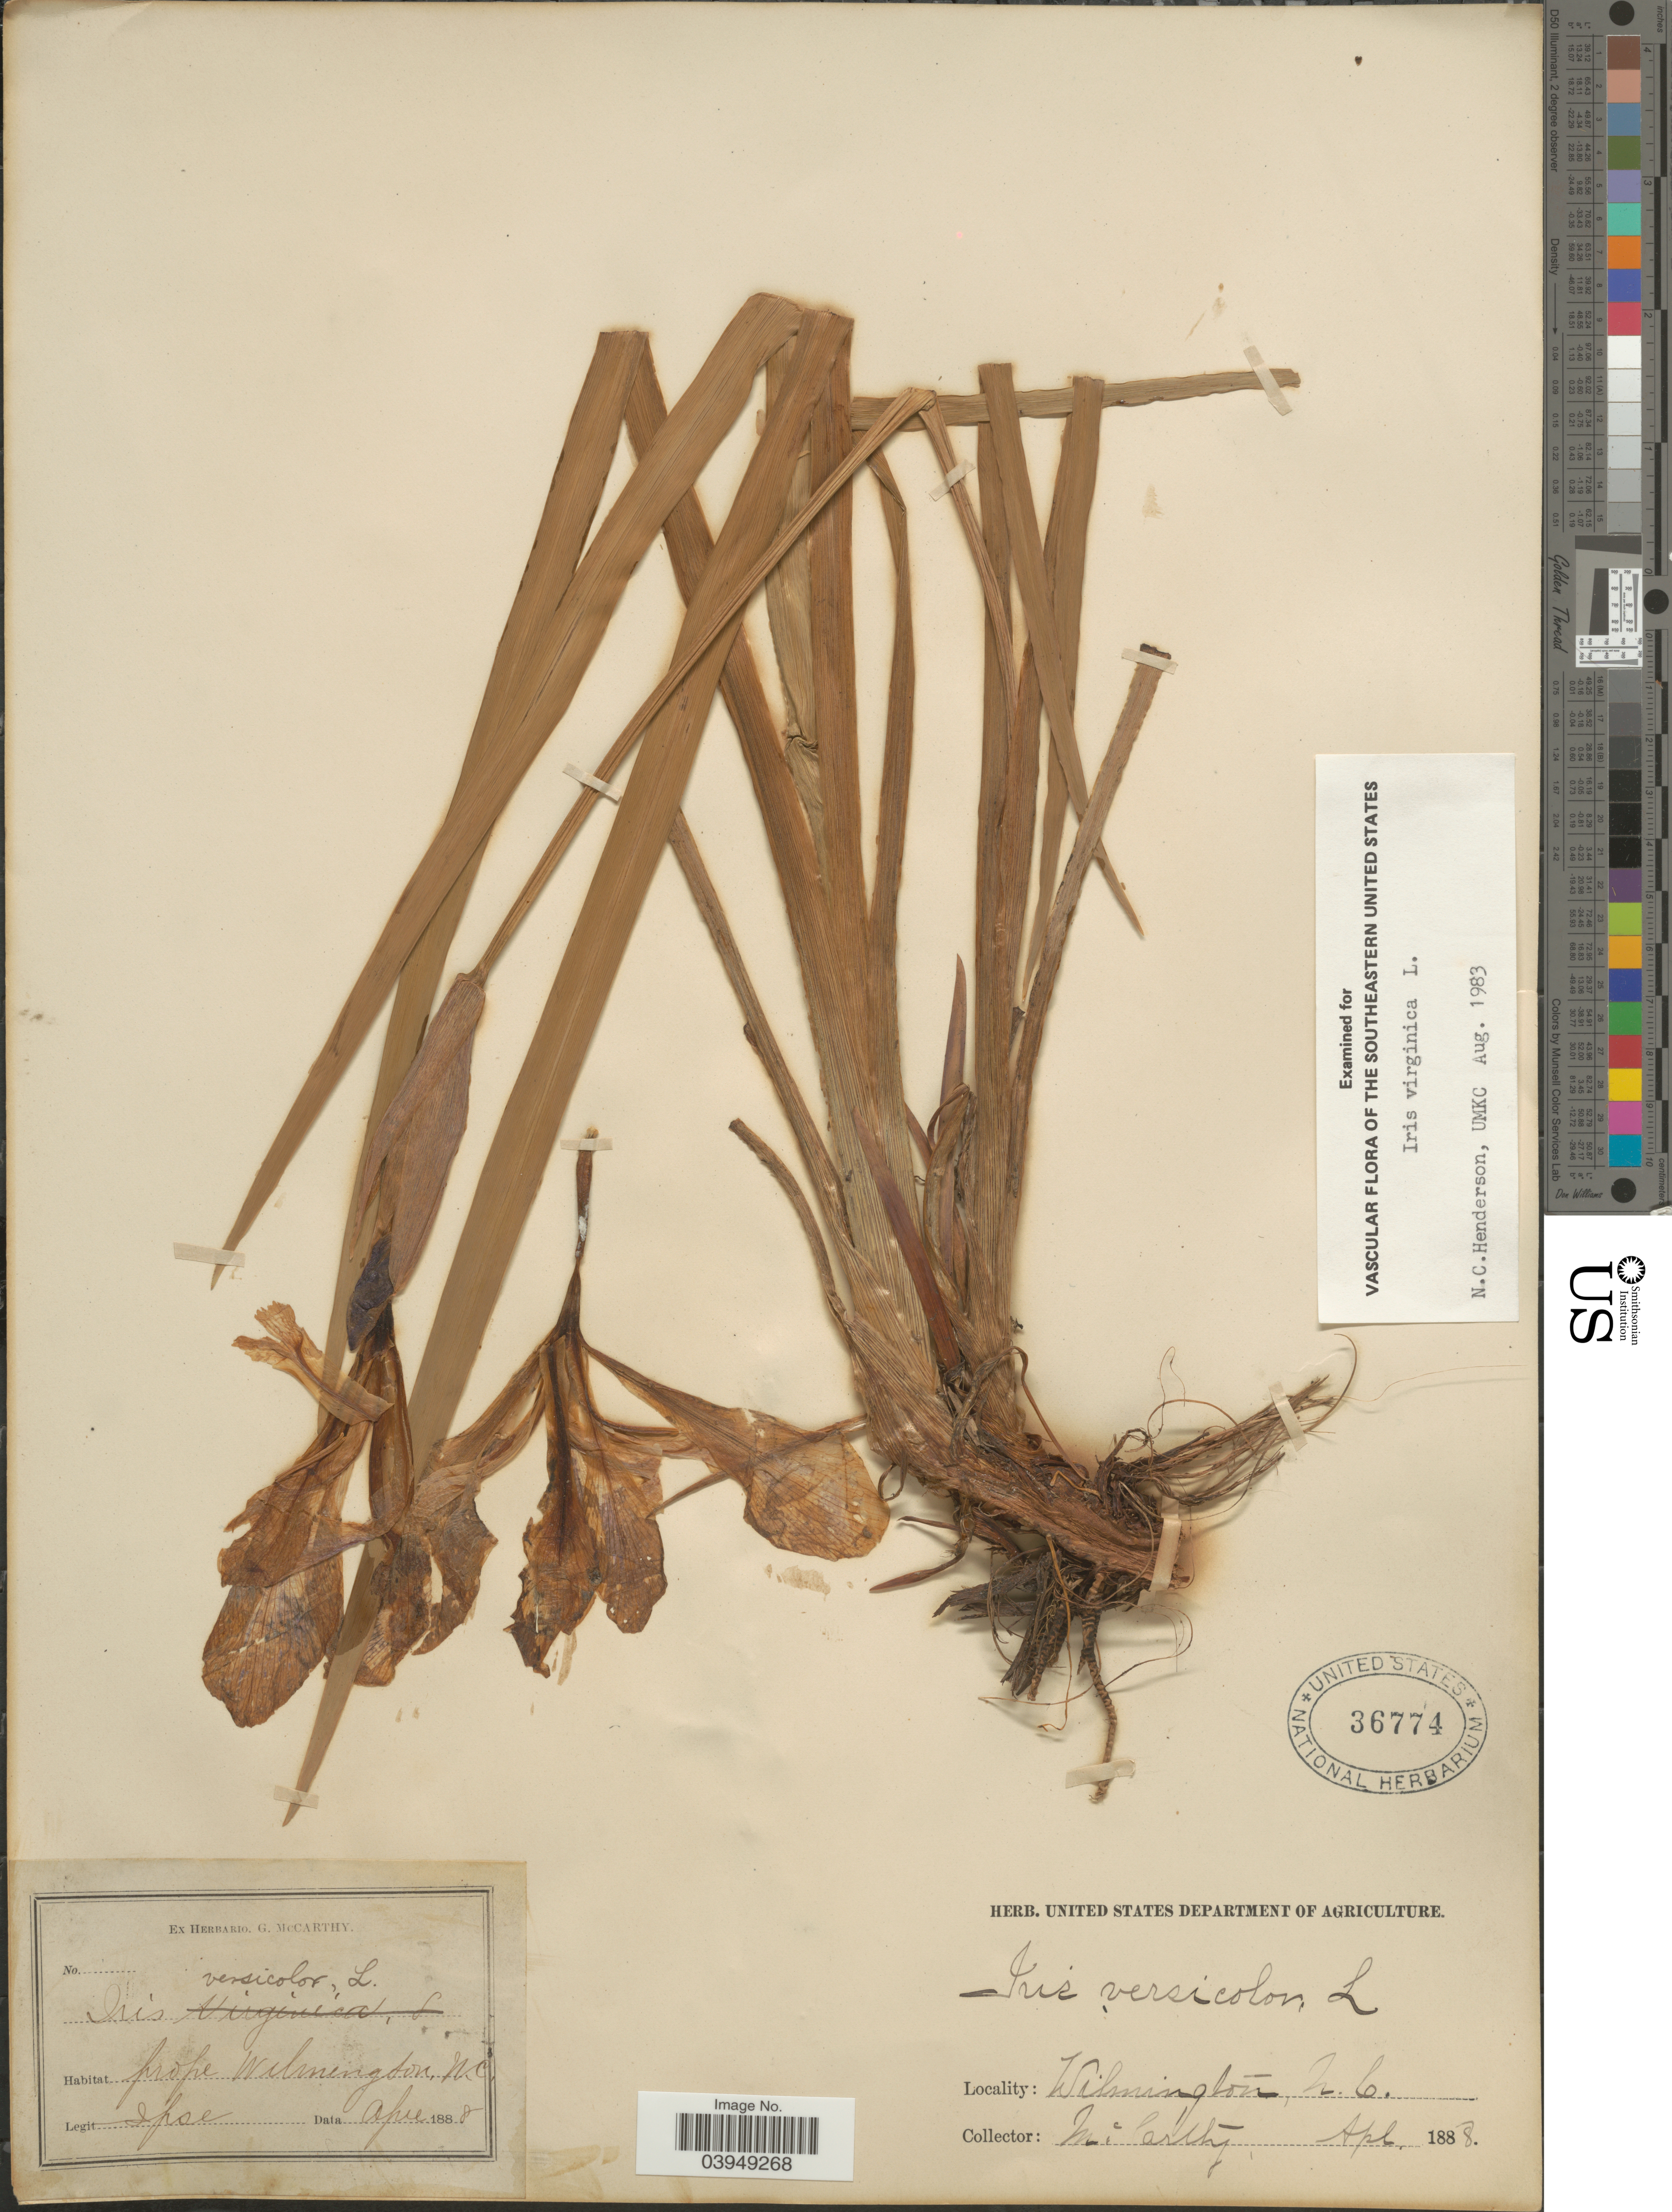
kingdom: Plantae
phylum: Tracheophyta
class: Liliopsida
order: Asparagales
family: Iridaceae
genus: Iris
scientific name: Iris virginica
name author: L.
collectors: G. McCarthy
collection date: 1888-04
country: United States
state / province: North Carolina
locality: Prope Wilmington.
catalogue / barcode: US 36774